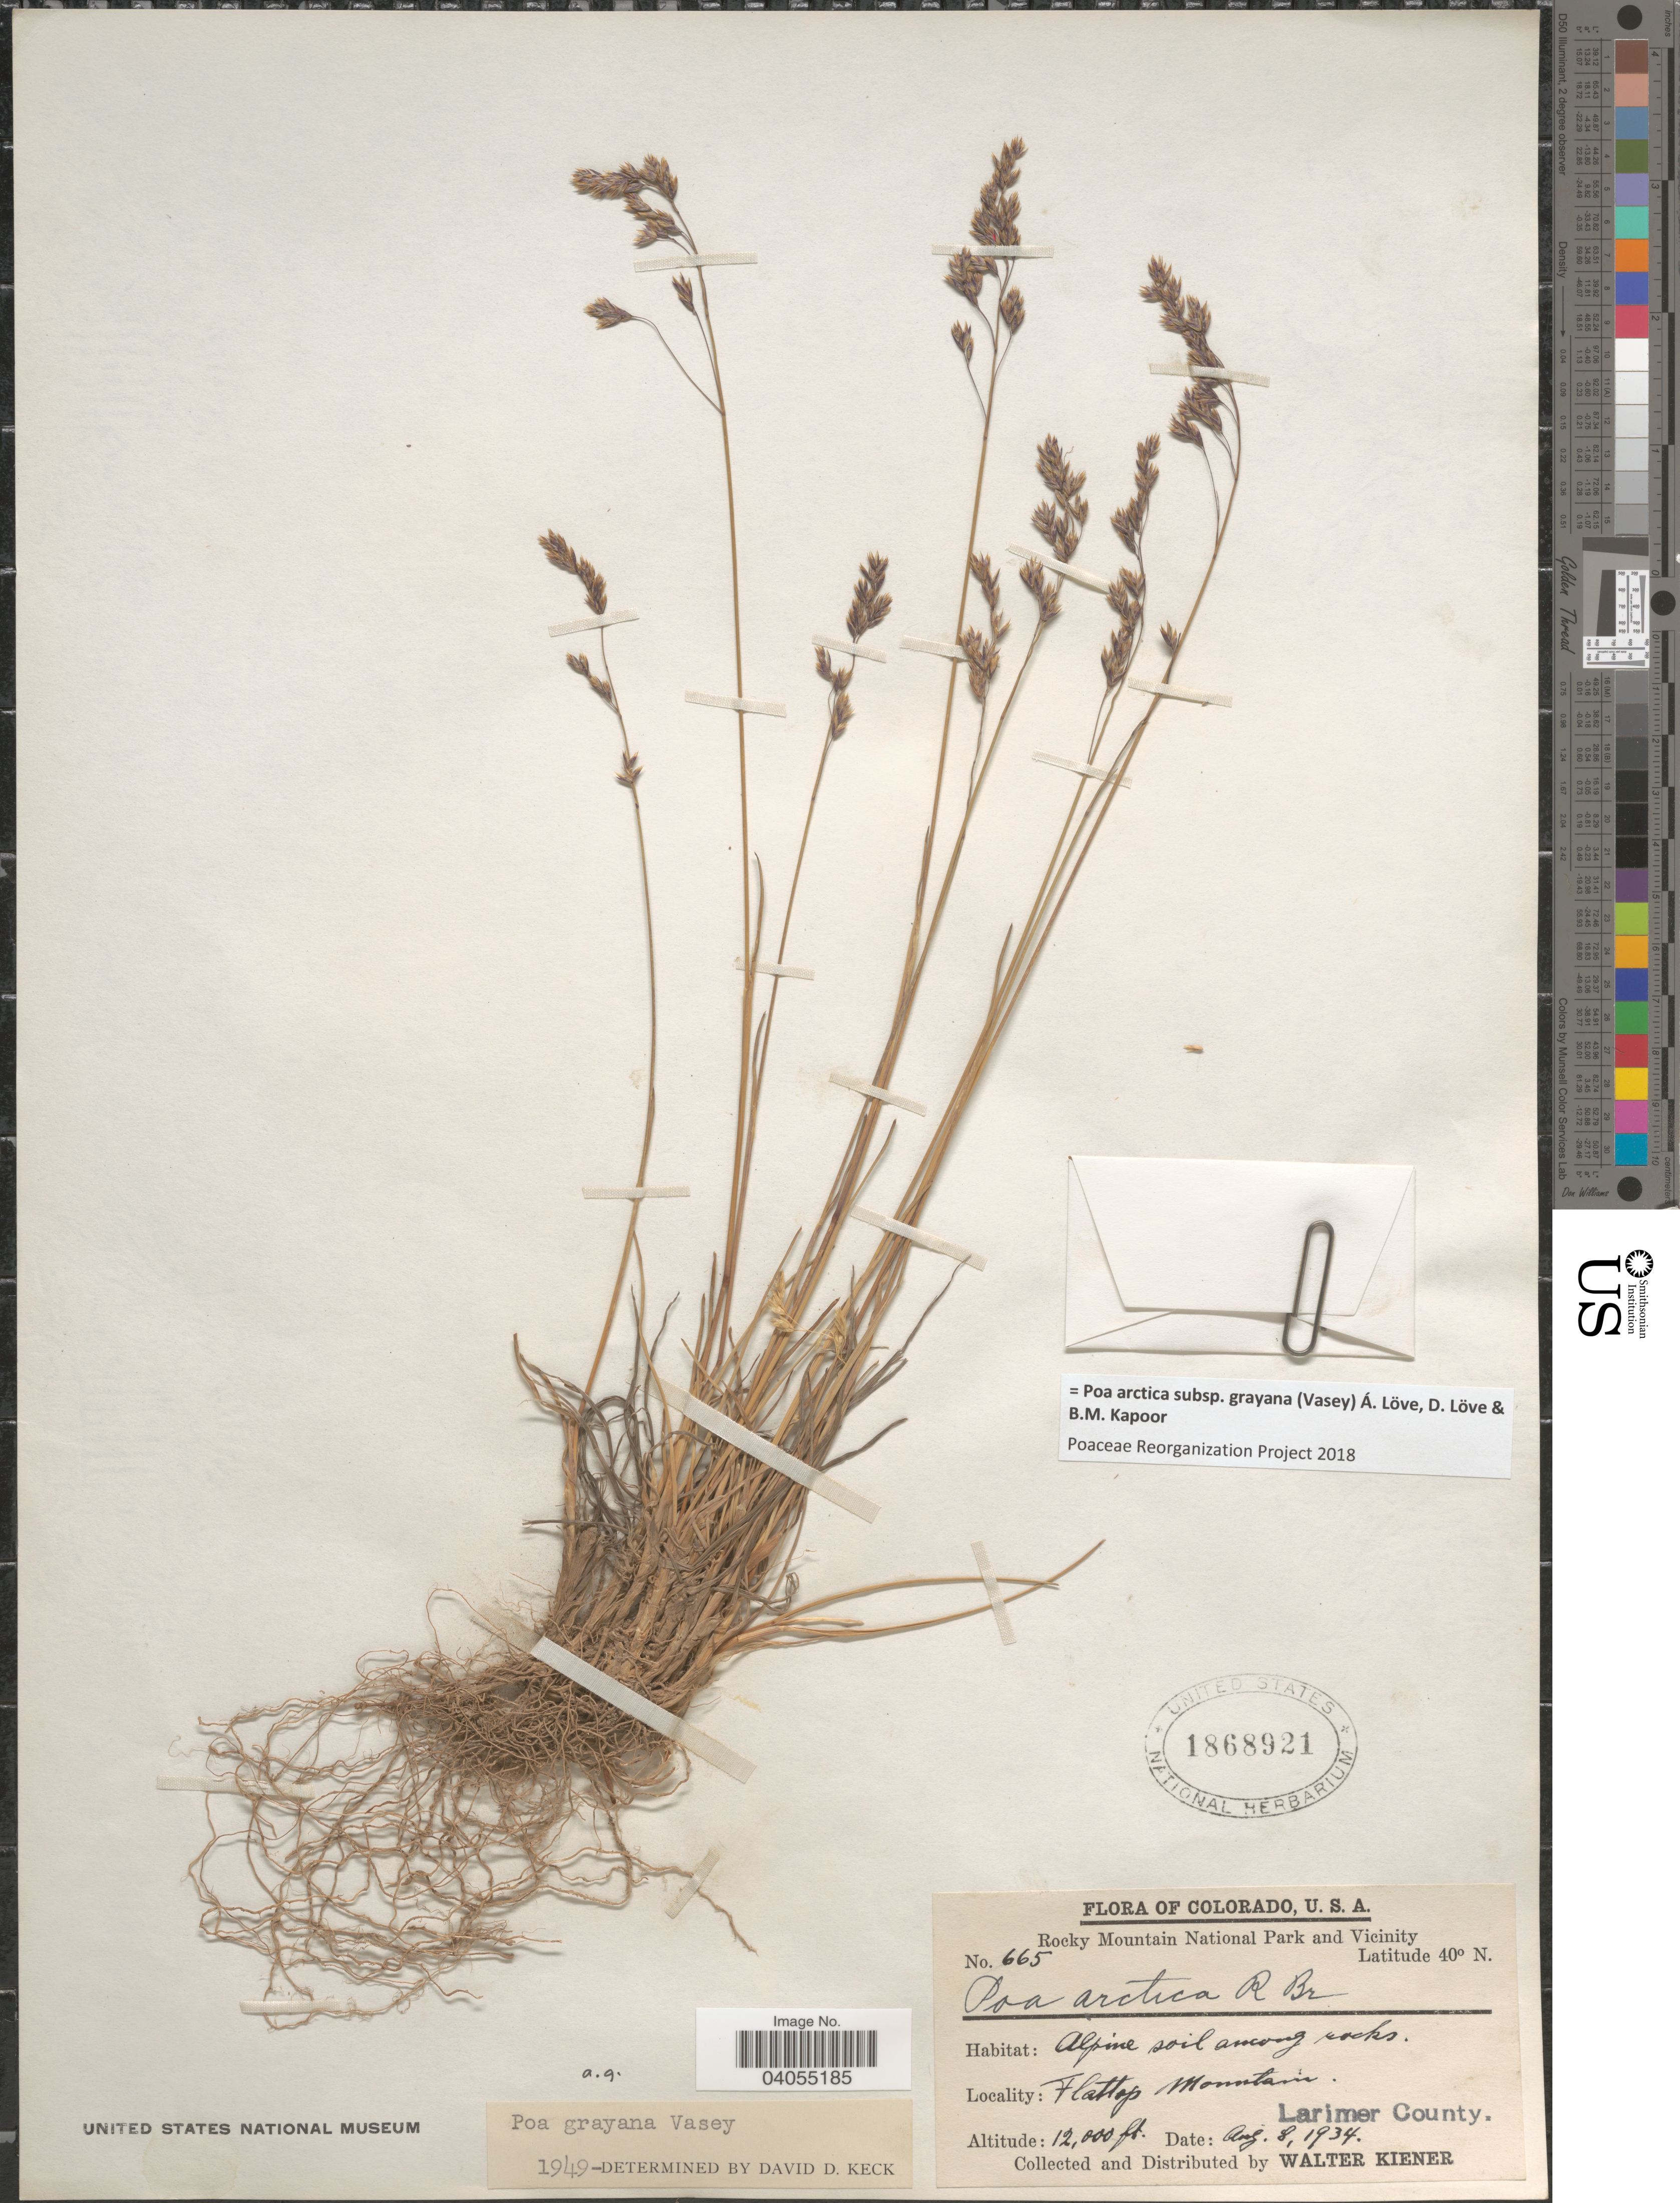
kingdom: Plantae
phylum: Tracheophyta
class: Liliopsida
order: Poales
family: Poaceae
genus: Poa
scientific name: Poa arctica subsp. grayana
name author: (Vasey) Á. Löve et al.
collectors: W. Kiener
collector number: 665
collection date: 1934-08-08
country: United States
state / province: Colorado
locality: Rocky Mountain National Park and Vicinity. Flattop Mountain. Larimer County.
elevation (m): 3658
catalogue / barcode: US 1868921